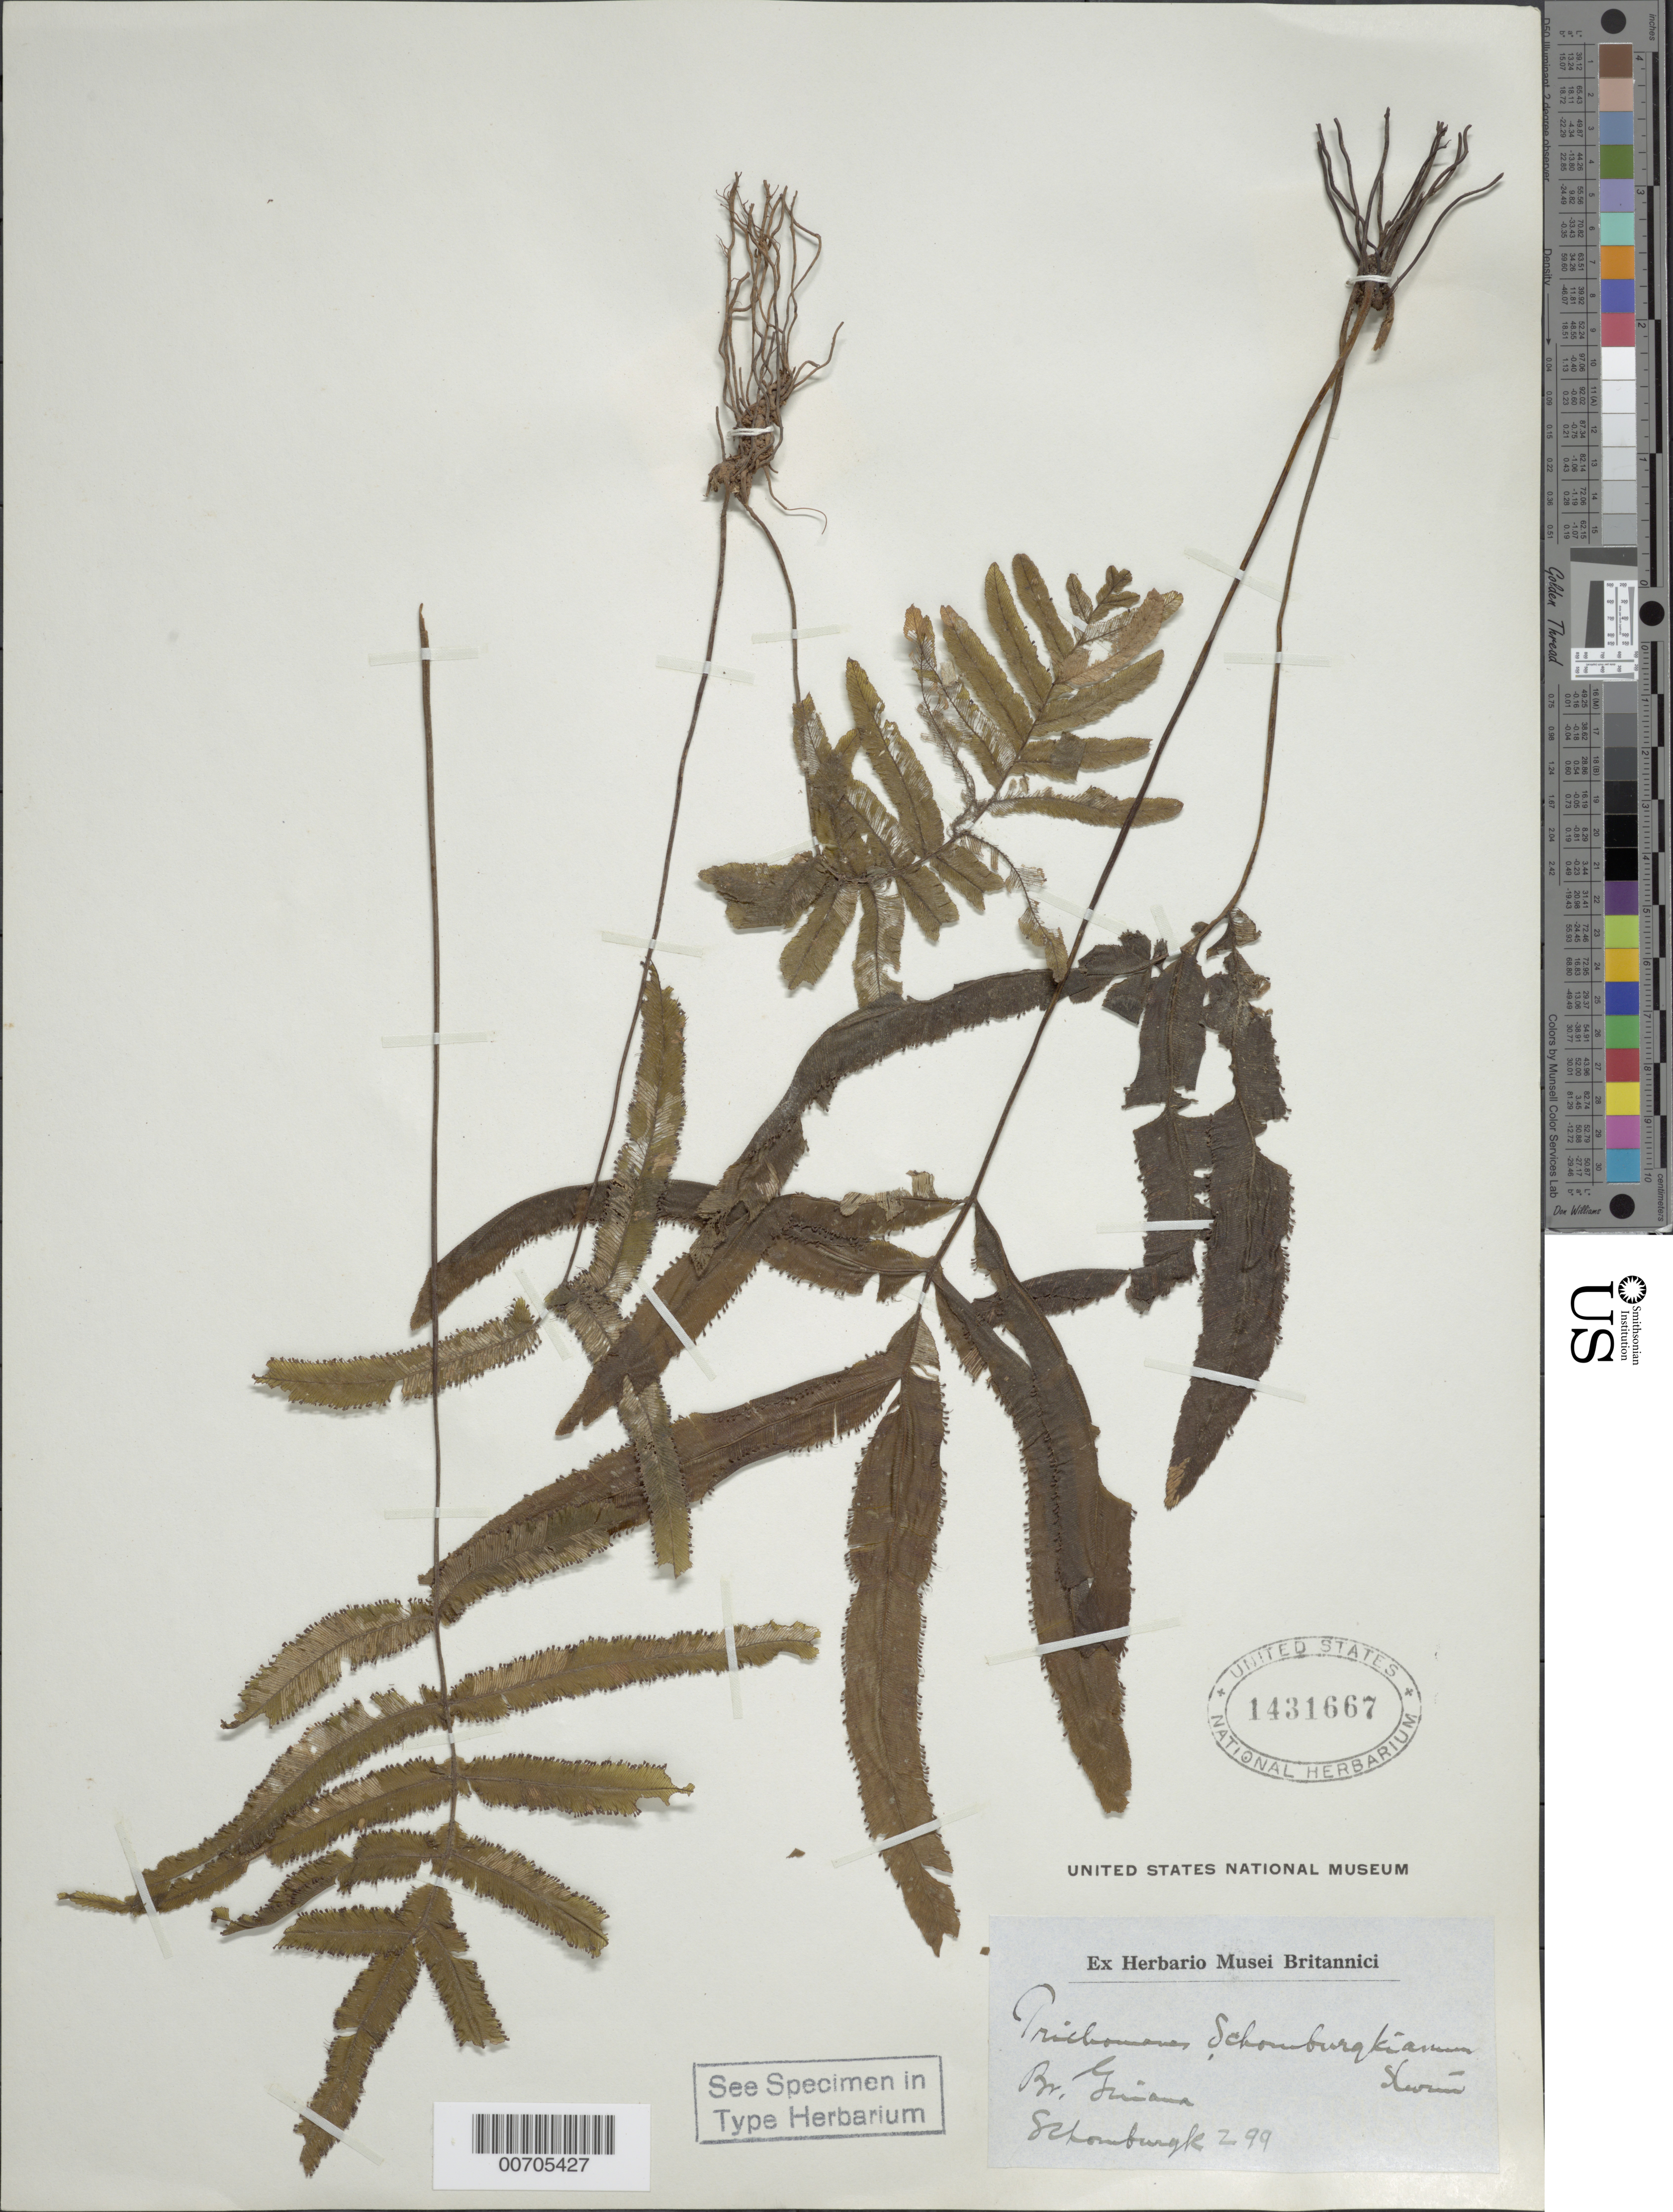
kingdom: Plantae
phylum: Tracheophyta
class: Polypodiopsida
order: Hymenophyllales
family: Hymenophyllaceae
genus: Trichomanes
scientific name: Trichomanes pinnatum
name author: Hedw.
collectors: -- Schomburgk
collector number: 299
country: Guyana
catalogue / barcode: US 1431667